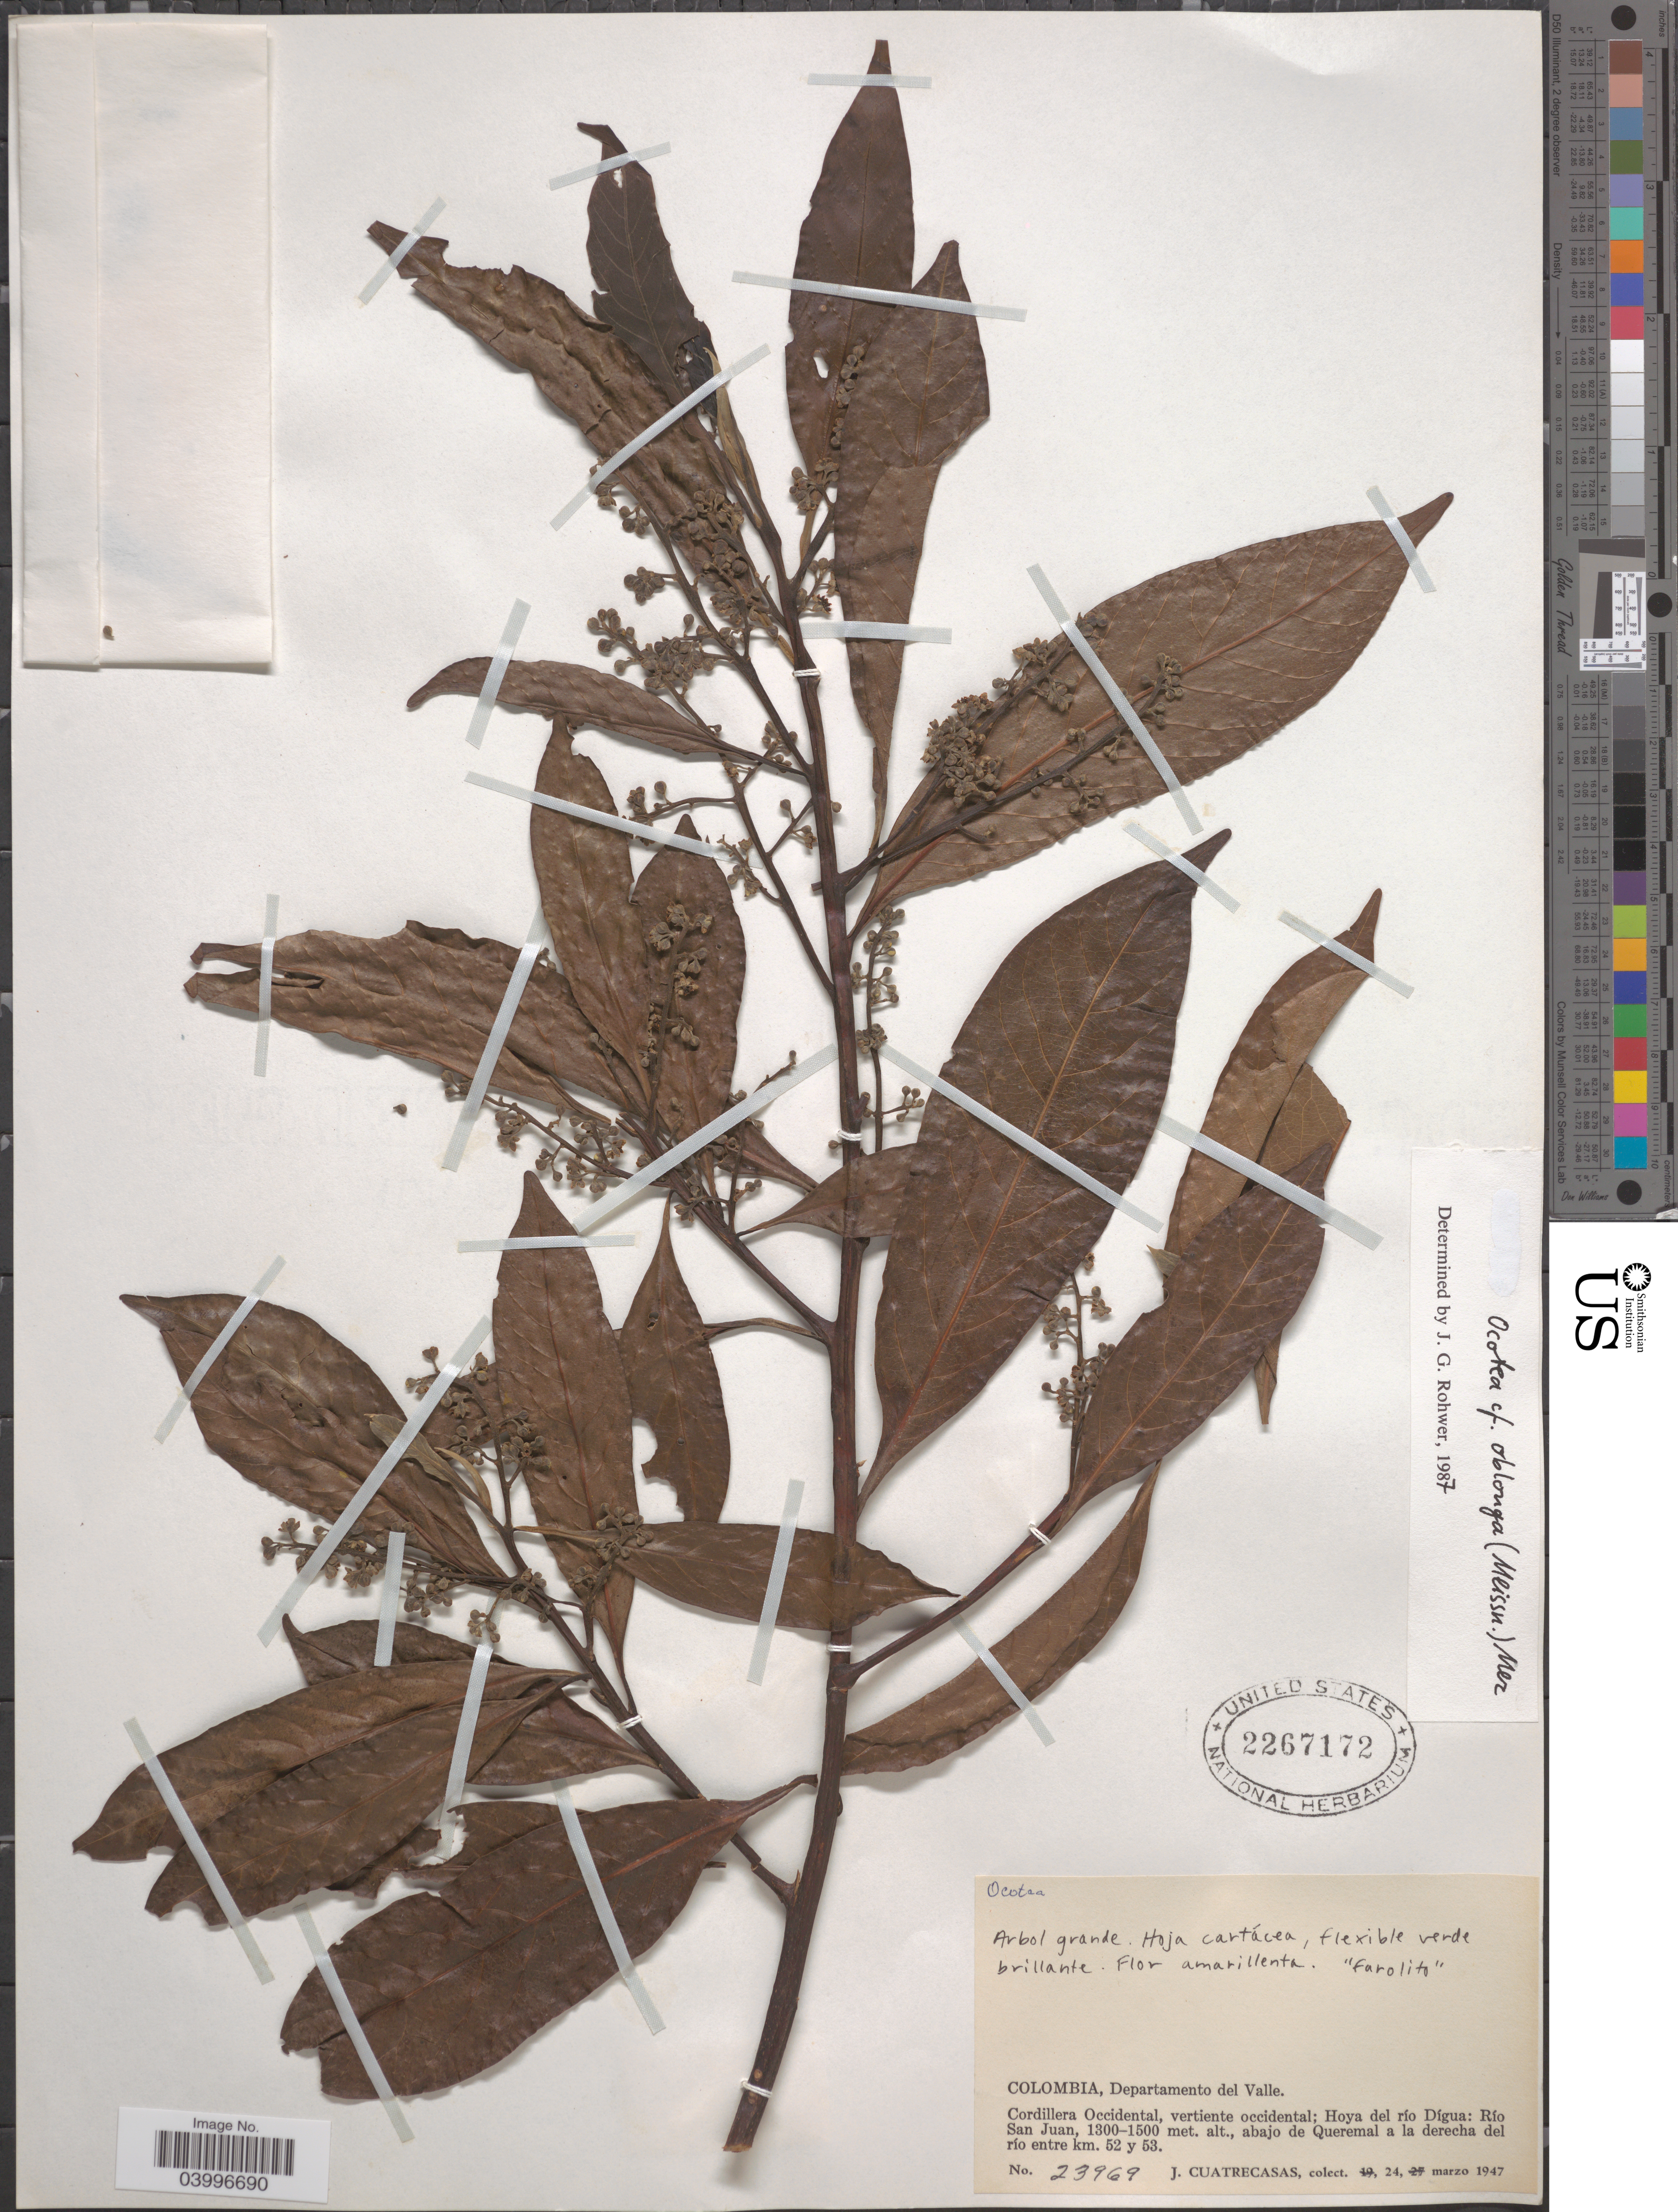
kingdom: Plantae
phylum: Tracheophyta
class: Magnoliopsida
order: Laurales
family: Lauraceae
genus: Ocotea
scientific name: Ocotea oblonga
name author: (Meisn.) Mez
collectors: J. Cuatrecasas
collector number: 23969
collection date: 1947-03-24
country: Colombia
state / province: Valle del Cauca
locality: Departamento del Valle. Cordillera Occidental, vertiente occidental; Hoya del río Dígua: Río San Juan, abajo de Queremal a la derecha del río entre km. 52 y 53.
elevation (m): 1300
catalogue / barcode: US 2267172